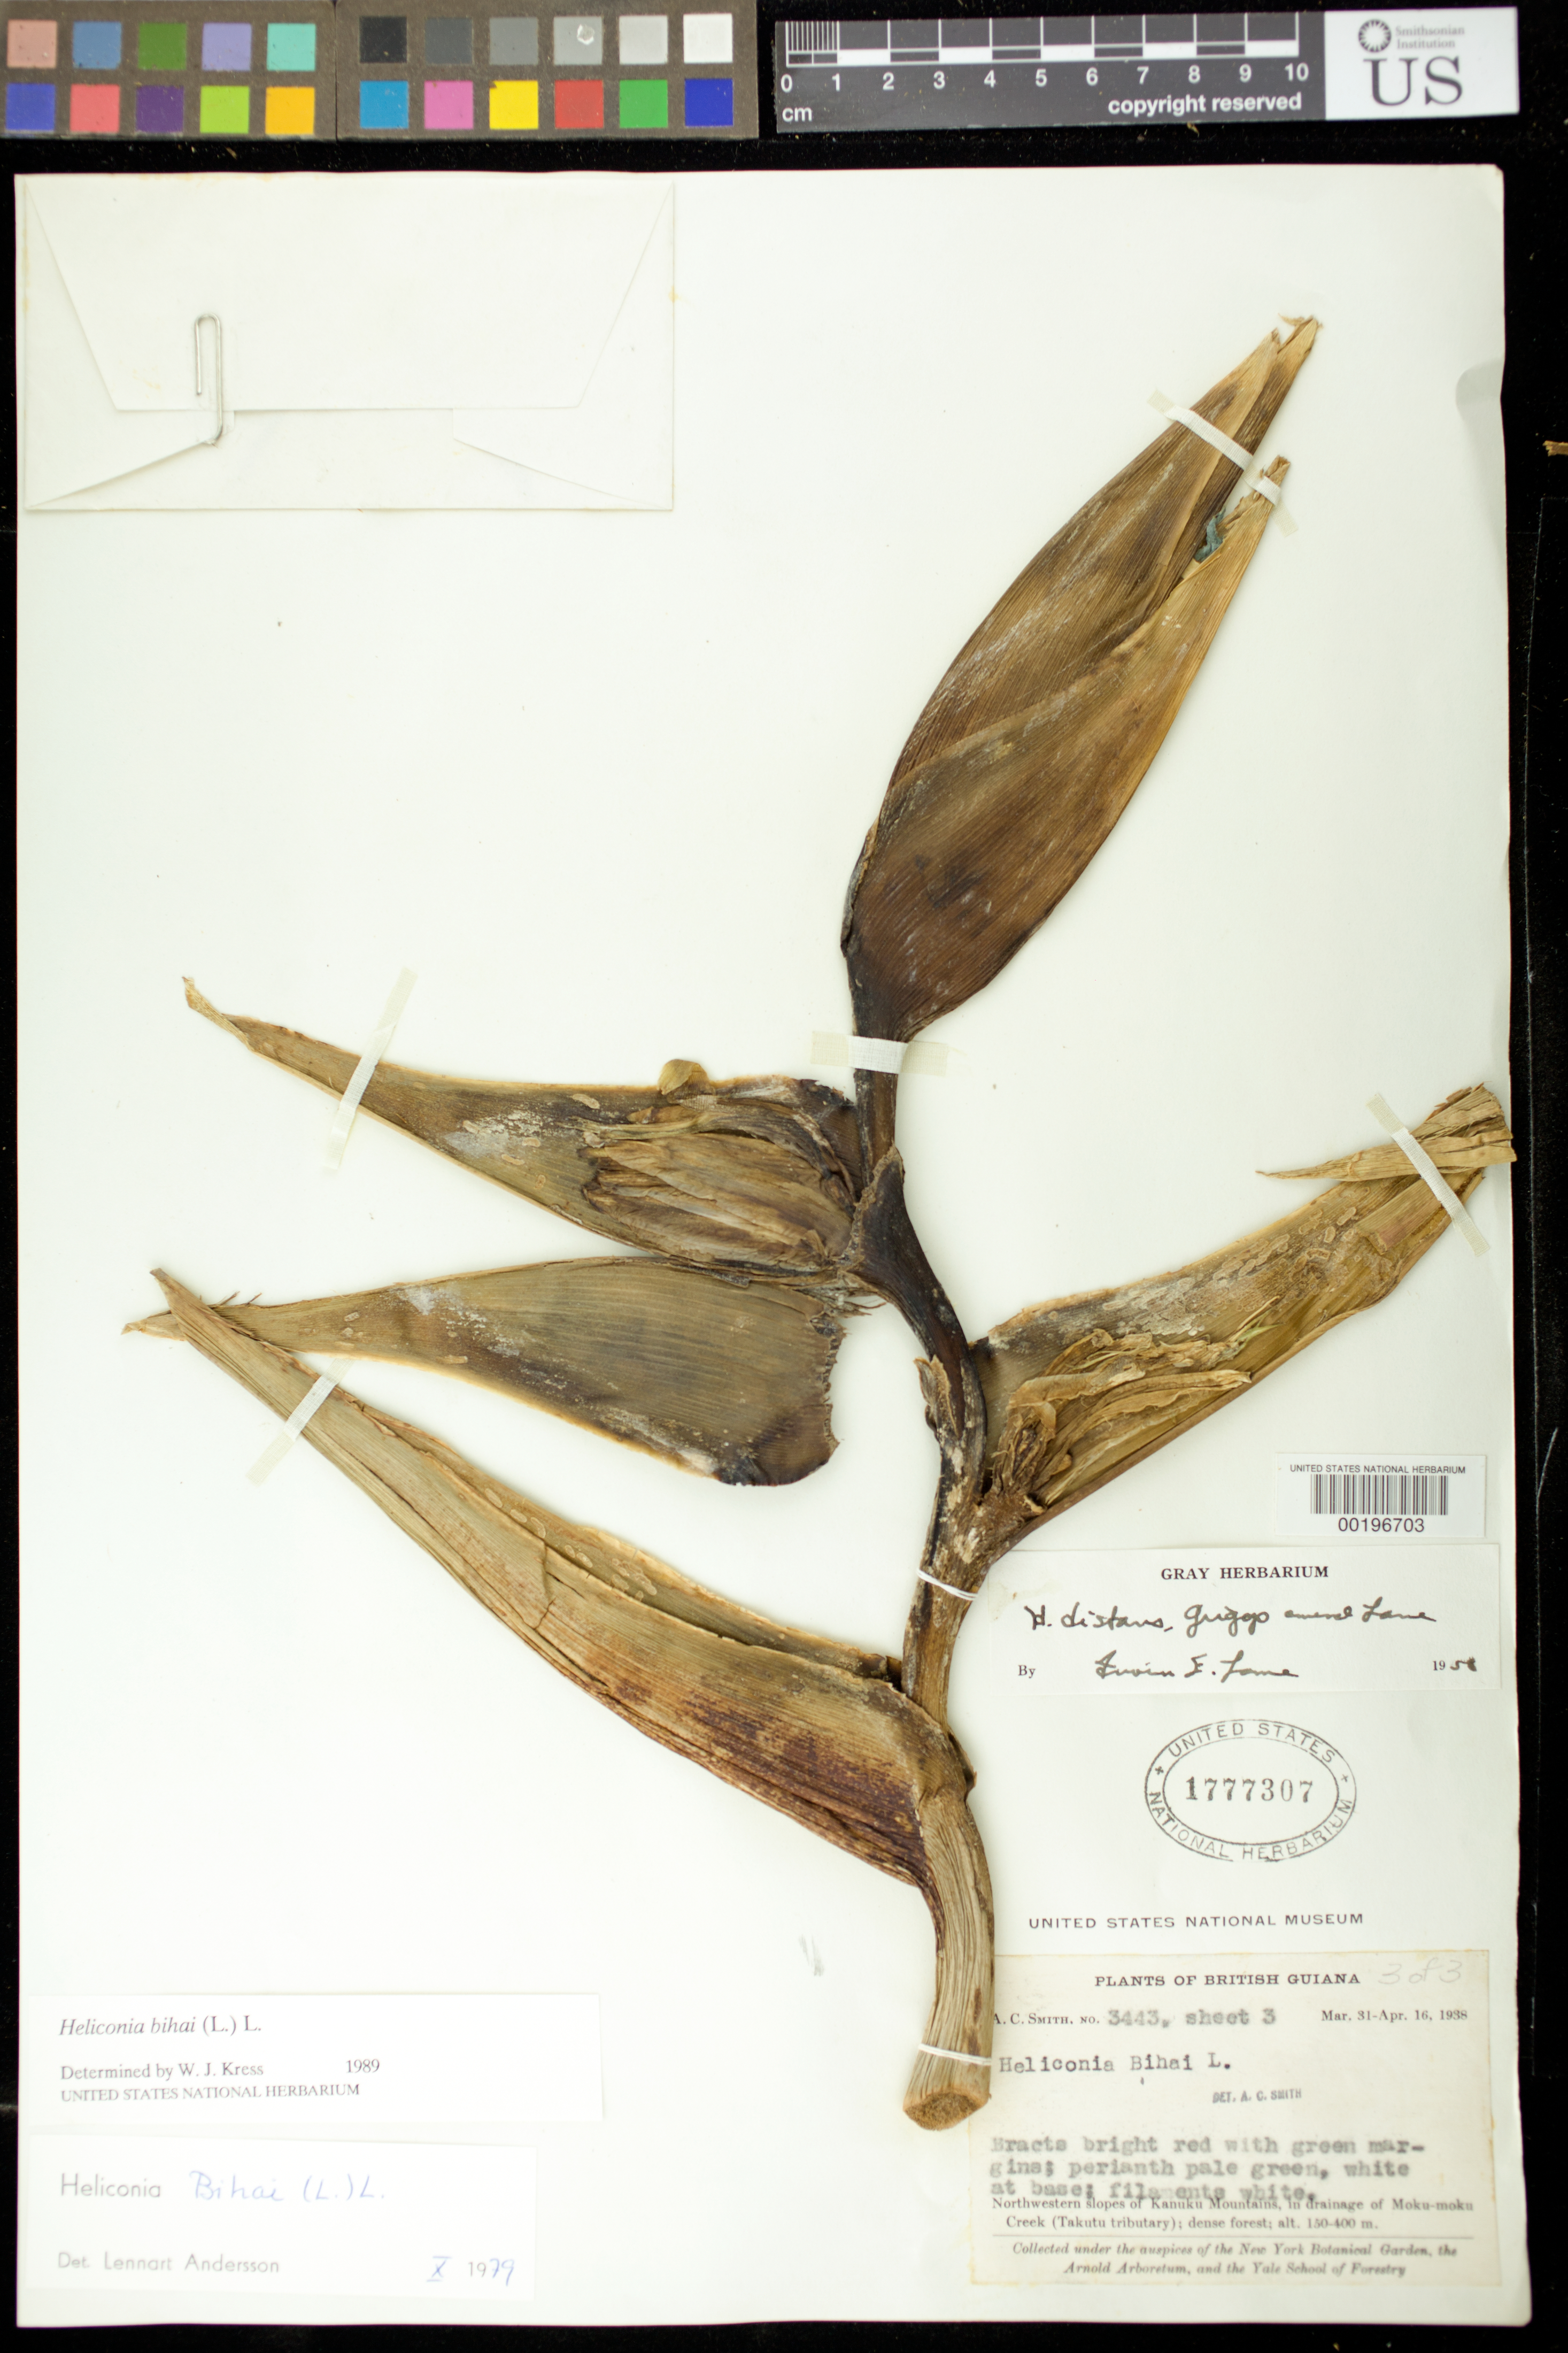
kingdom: Plantae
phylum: Tracheophyta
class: Liliopsida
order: Zingiberales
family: Heliconiaceae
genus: Heliconia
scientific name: Heliconia bihai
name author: (L.) L.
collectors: A. C. Smith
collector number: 3443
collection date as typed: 31 Mar 1938 to 16 Apr 1938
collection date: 1938-03-31/1938-04-16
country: Guyana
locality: Nw slopes of kanuku mountains, in drainage of moku-moku creek (takutu tributary), dense forest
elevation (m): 150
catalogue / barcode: US 1777307